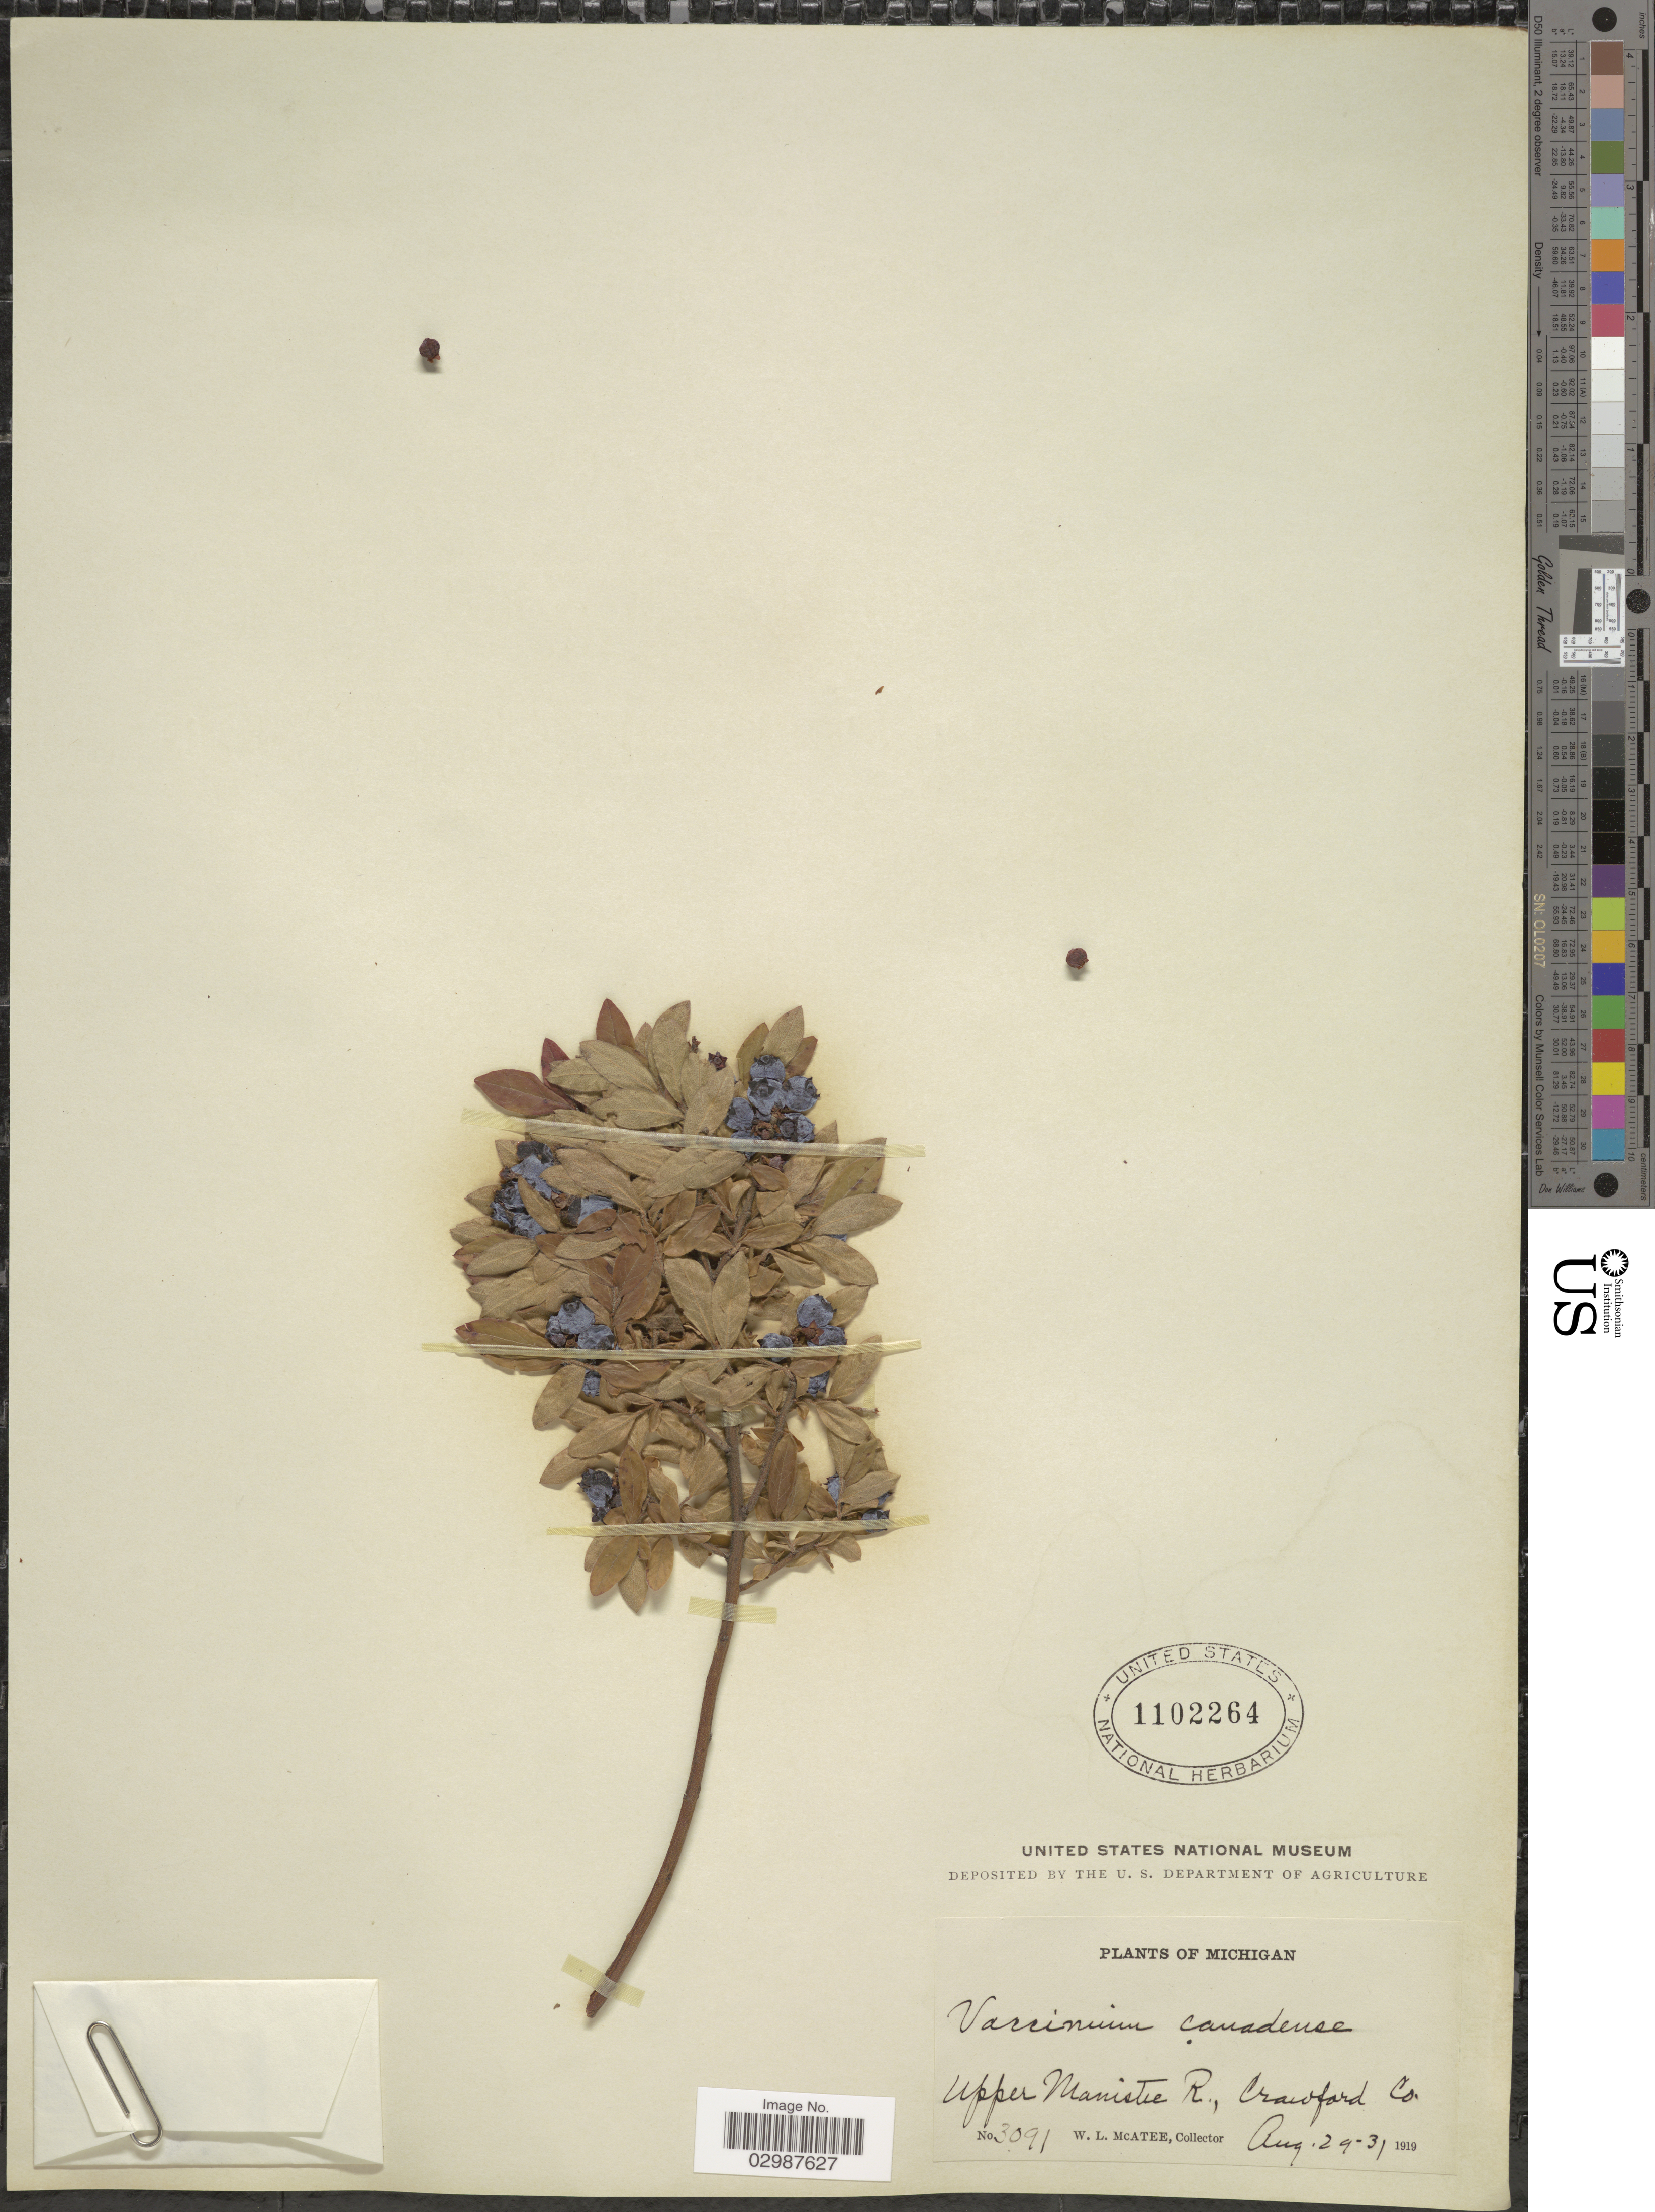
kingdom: Plantae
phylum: Tracheophyta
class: Magnoliopsida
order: Ericales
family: Ericaceae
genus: Vaccinium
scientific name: Vaccinium canadense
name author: Kalm ex Richardson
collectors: W. McAtee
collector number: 3091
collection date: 1919-08-29/1919-08-31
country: United States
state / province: Michigan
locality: Upper Manistee R., Crawford Co.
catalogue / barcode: US 1102264